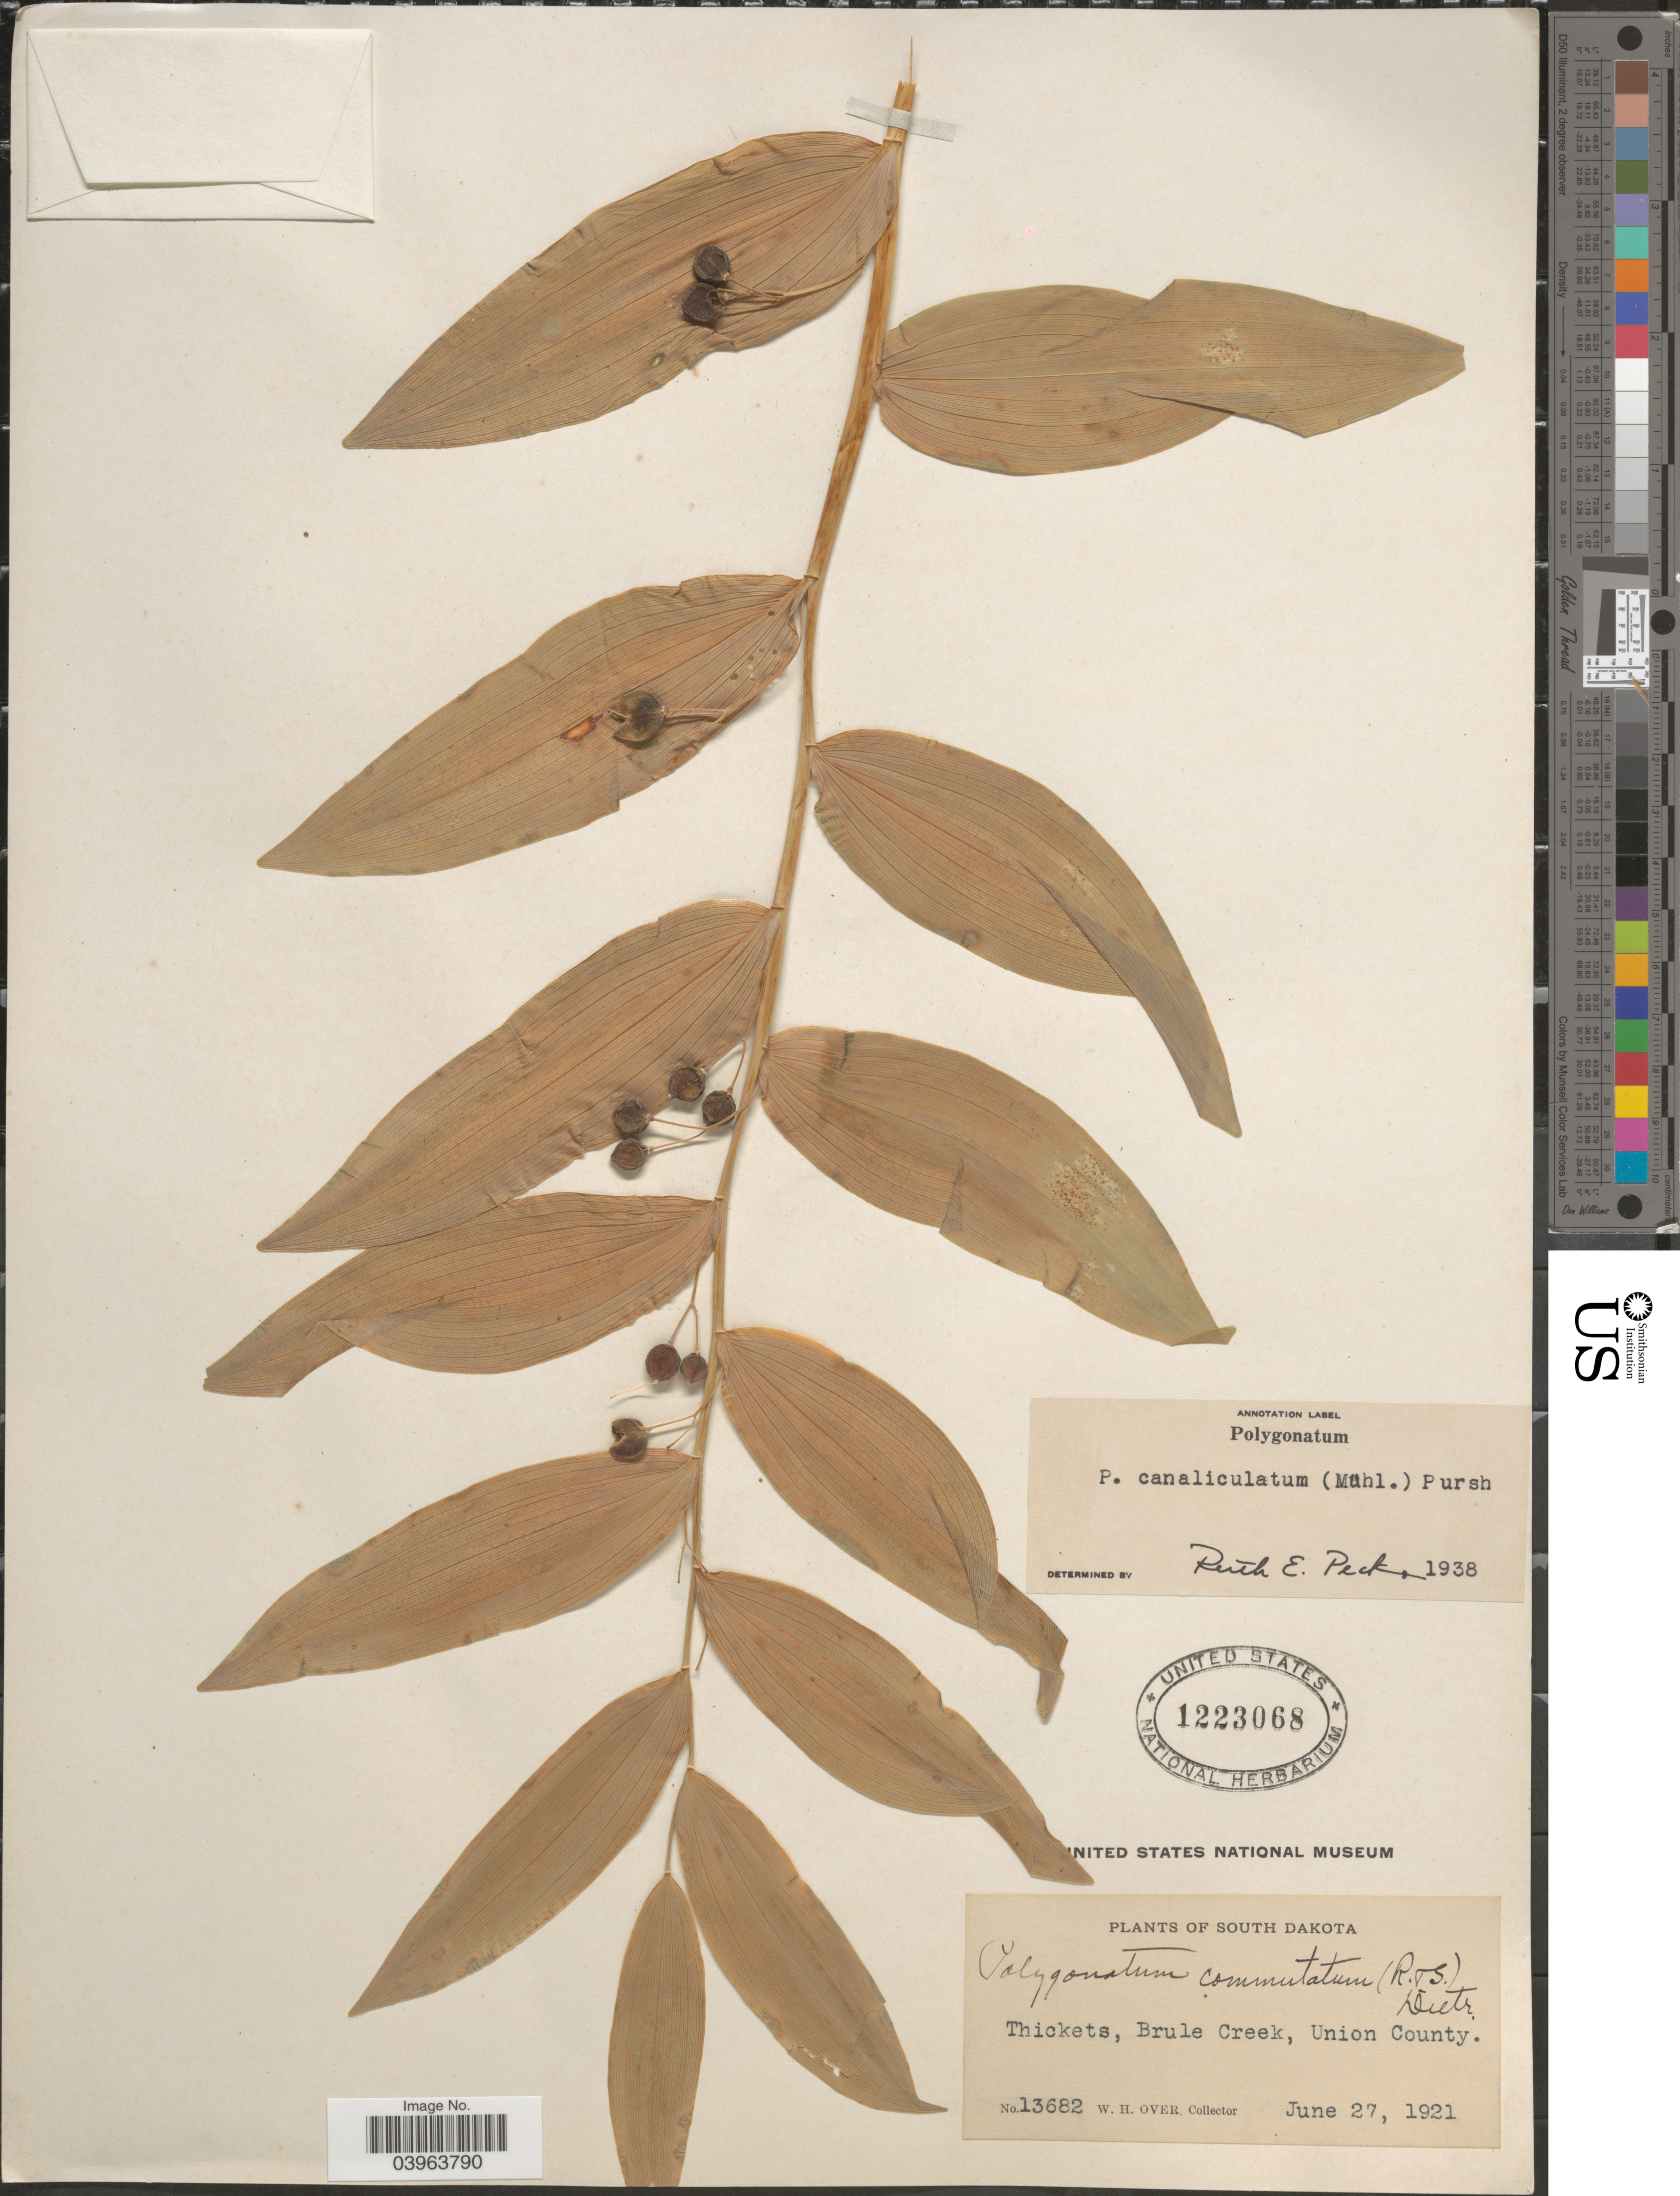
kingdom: Plantae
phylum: Tracheophyta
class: Liliopsida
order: Asparagales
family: Asparagaceae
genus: Polygonatum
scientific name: Polygonatum commutatum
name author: (Schult. f.) A. Dietr.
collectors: W. Over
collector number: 13682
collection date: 1921-06-27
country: United States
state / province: South Dakota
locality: Thickets, Brule Creek, Union County.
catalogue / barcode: US 1223068